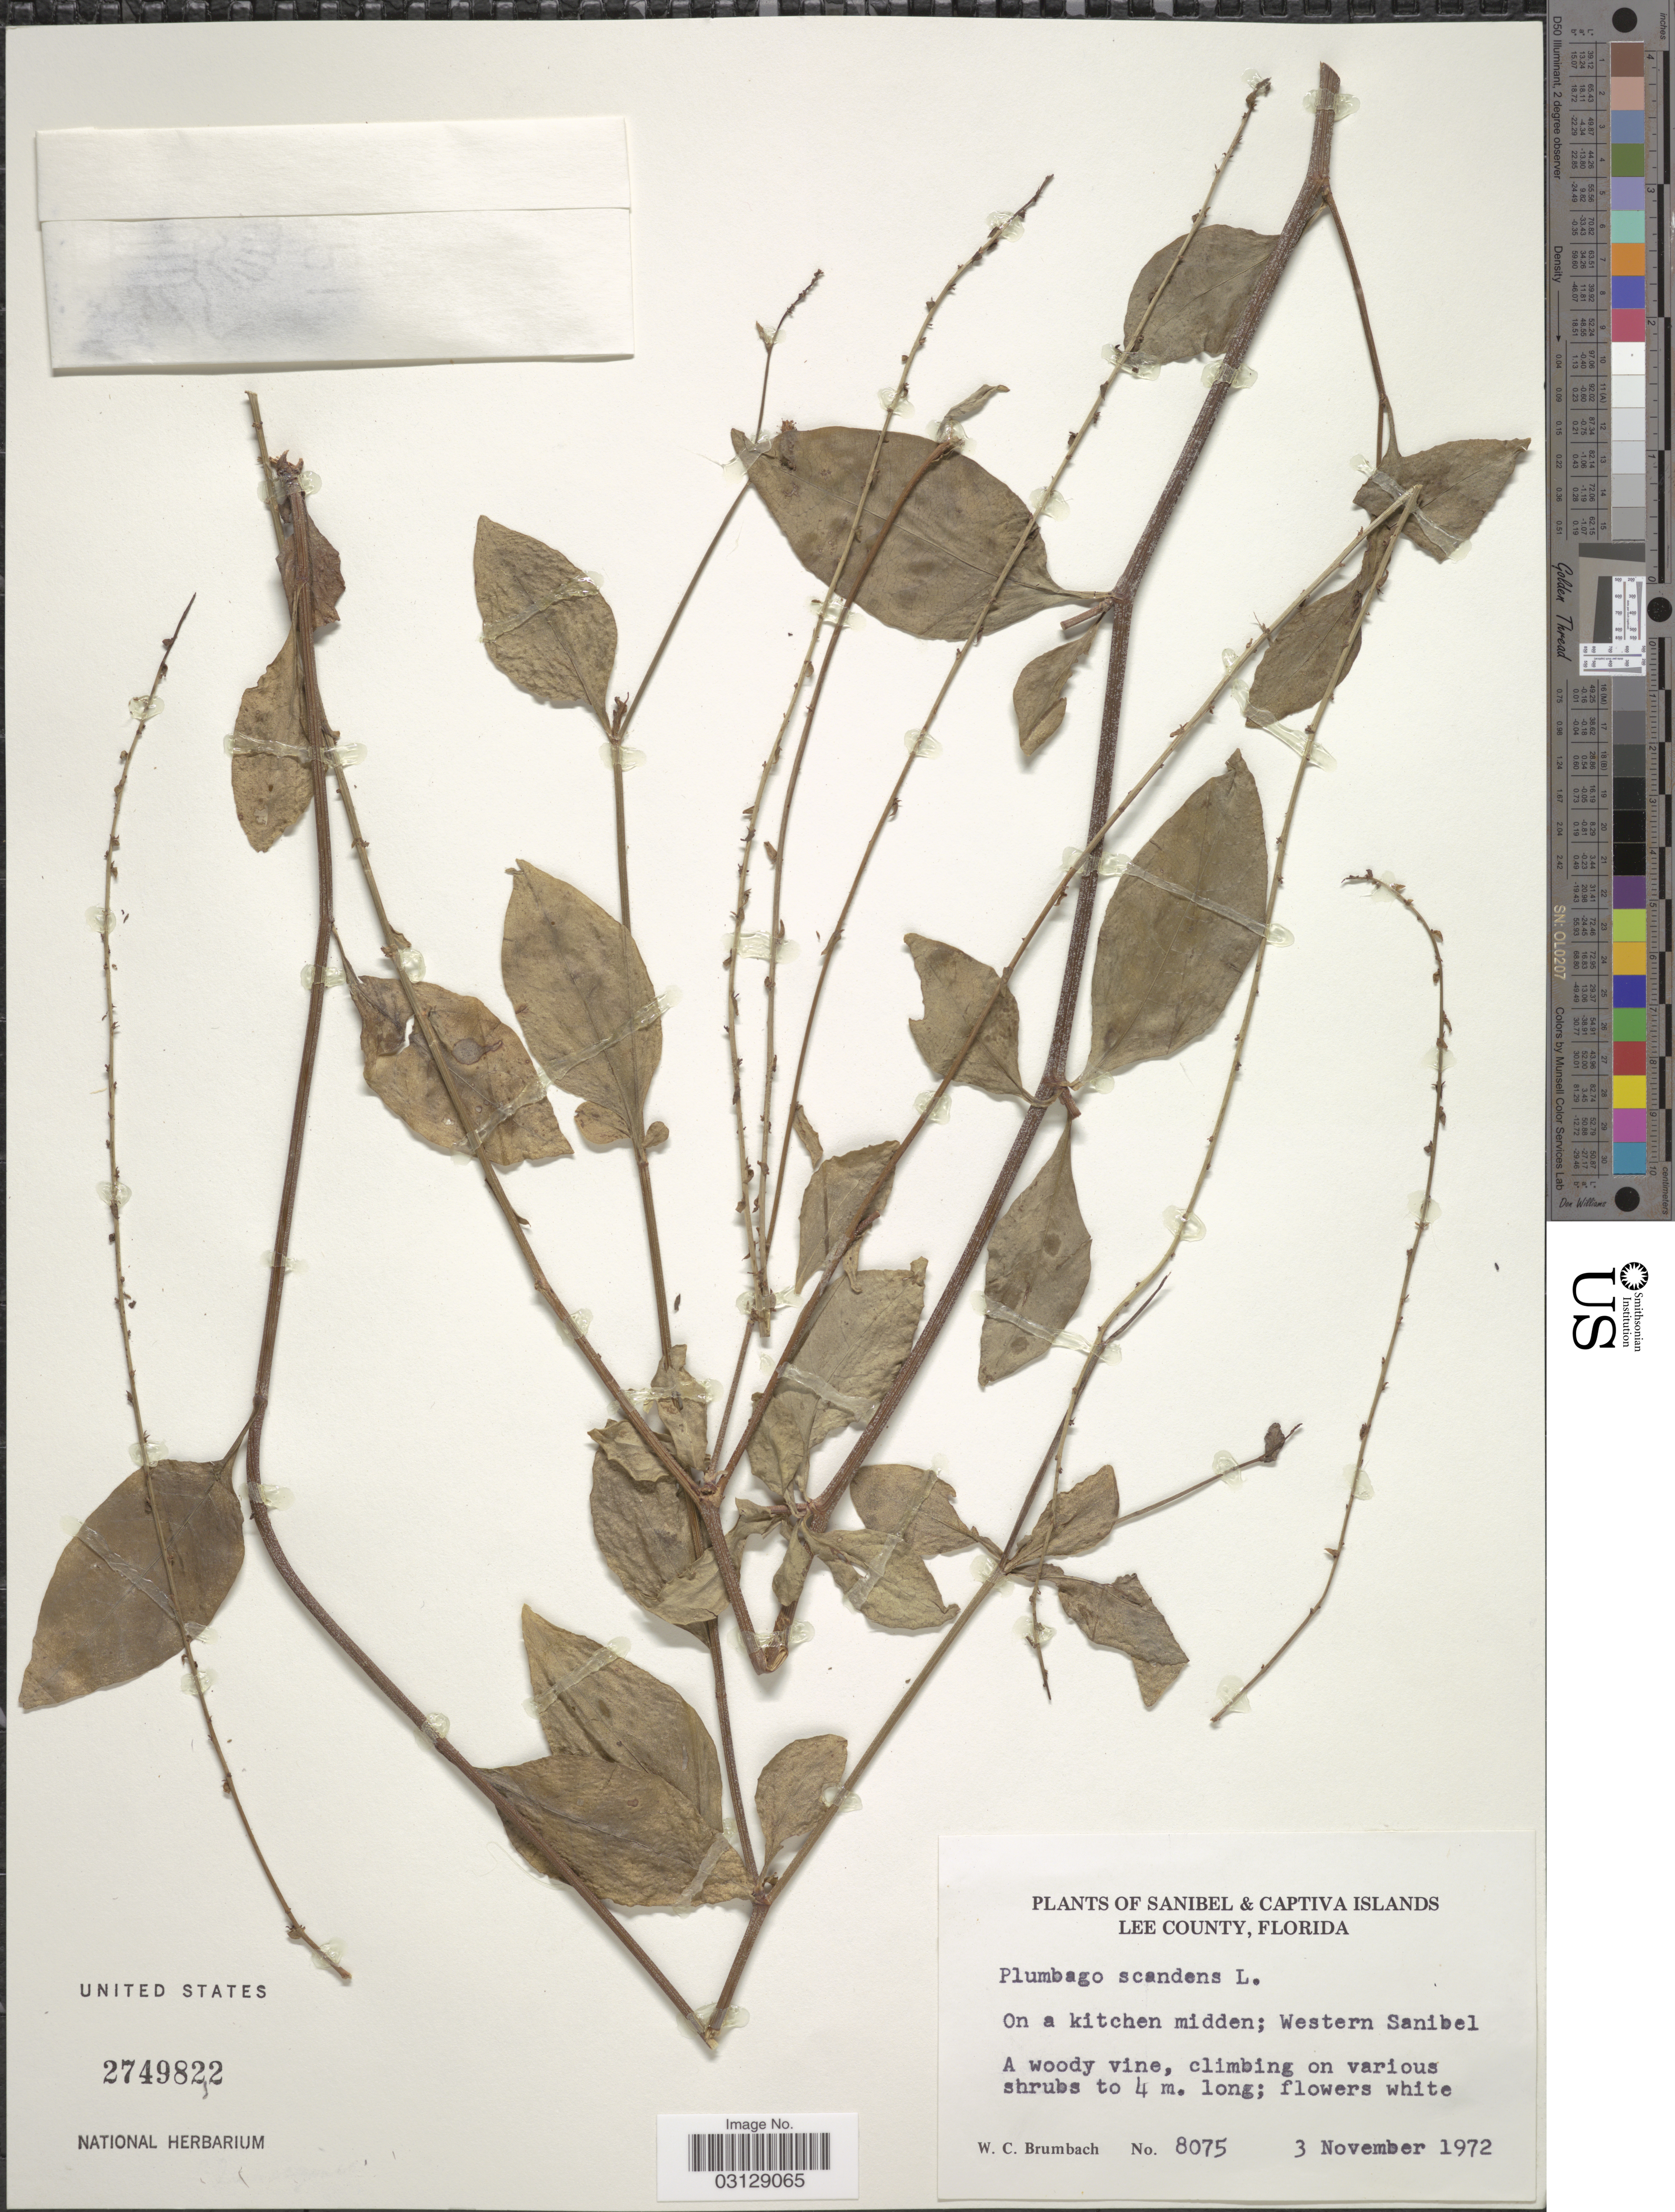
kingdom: Plantae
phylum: Tracheophyta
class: Magnoliopsida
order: Caryophyllales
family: Plumbaginaceae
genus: Plumbago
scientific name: Plumbago scandens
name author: L.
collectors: W. C. Brumbach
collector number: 8075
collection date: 1972-11-03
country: United States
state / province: Florida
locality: Sanibel & Captiva Islands. Lee County. On a kitchen midden; Western Sanibel.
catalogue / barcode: US 2749822